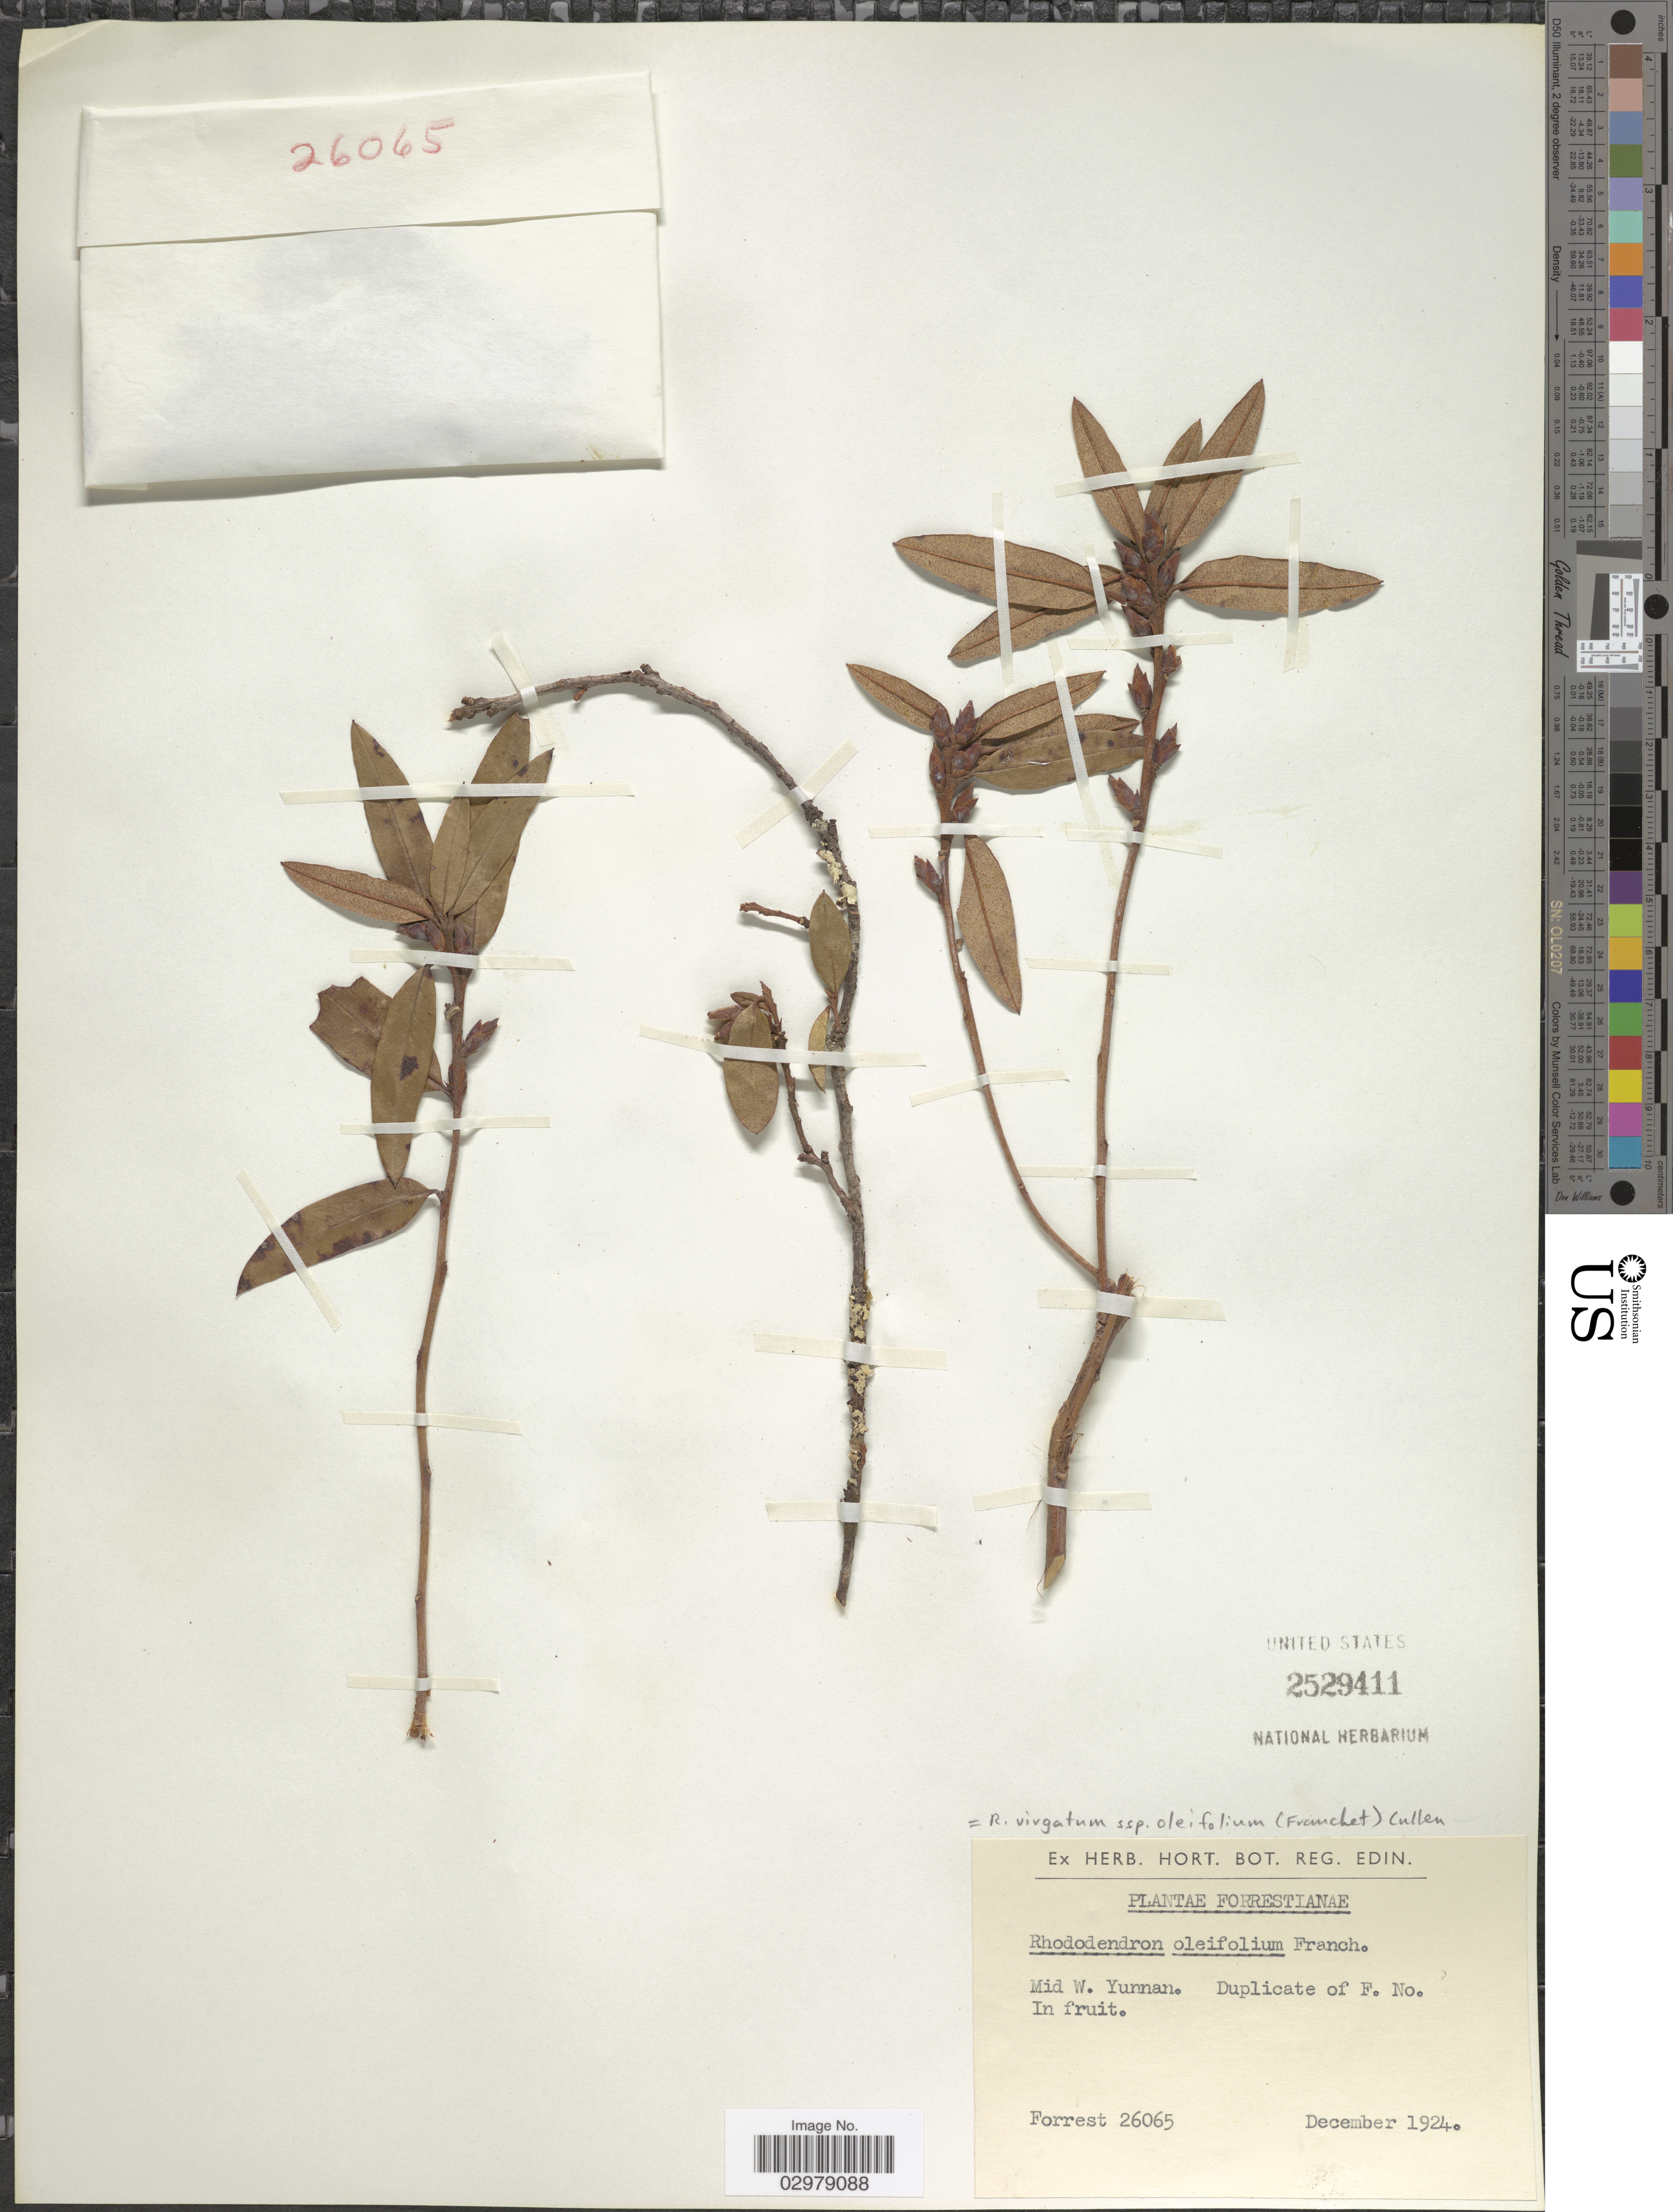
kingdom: Plantae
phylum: Tracheophyta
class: Magnoliopsida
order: Ericales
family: Ericaceae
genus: Rhododendron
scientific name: Rhododendron virgatum subsp. oleifolium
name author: (Franch.) Cullen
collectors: -. Forrest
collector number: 26065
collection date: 1924-12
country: China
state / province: Yunnan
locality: Mid W. Yunnan.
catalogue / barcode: US 2529411